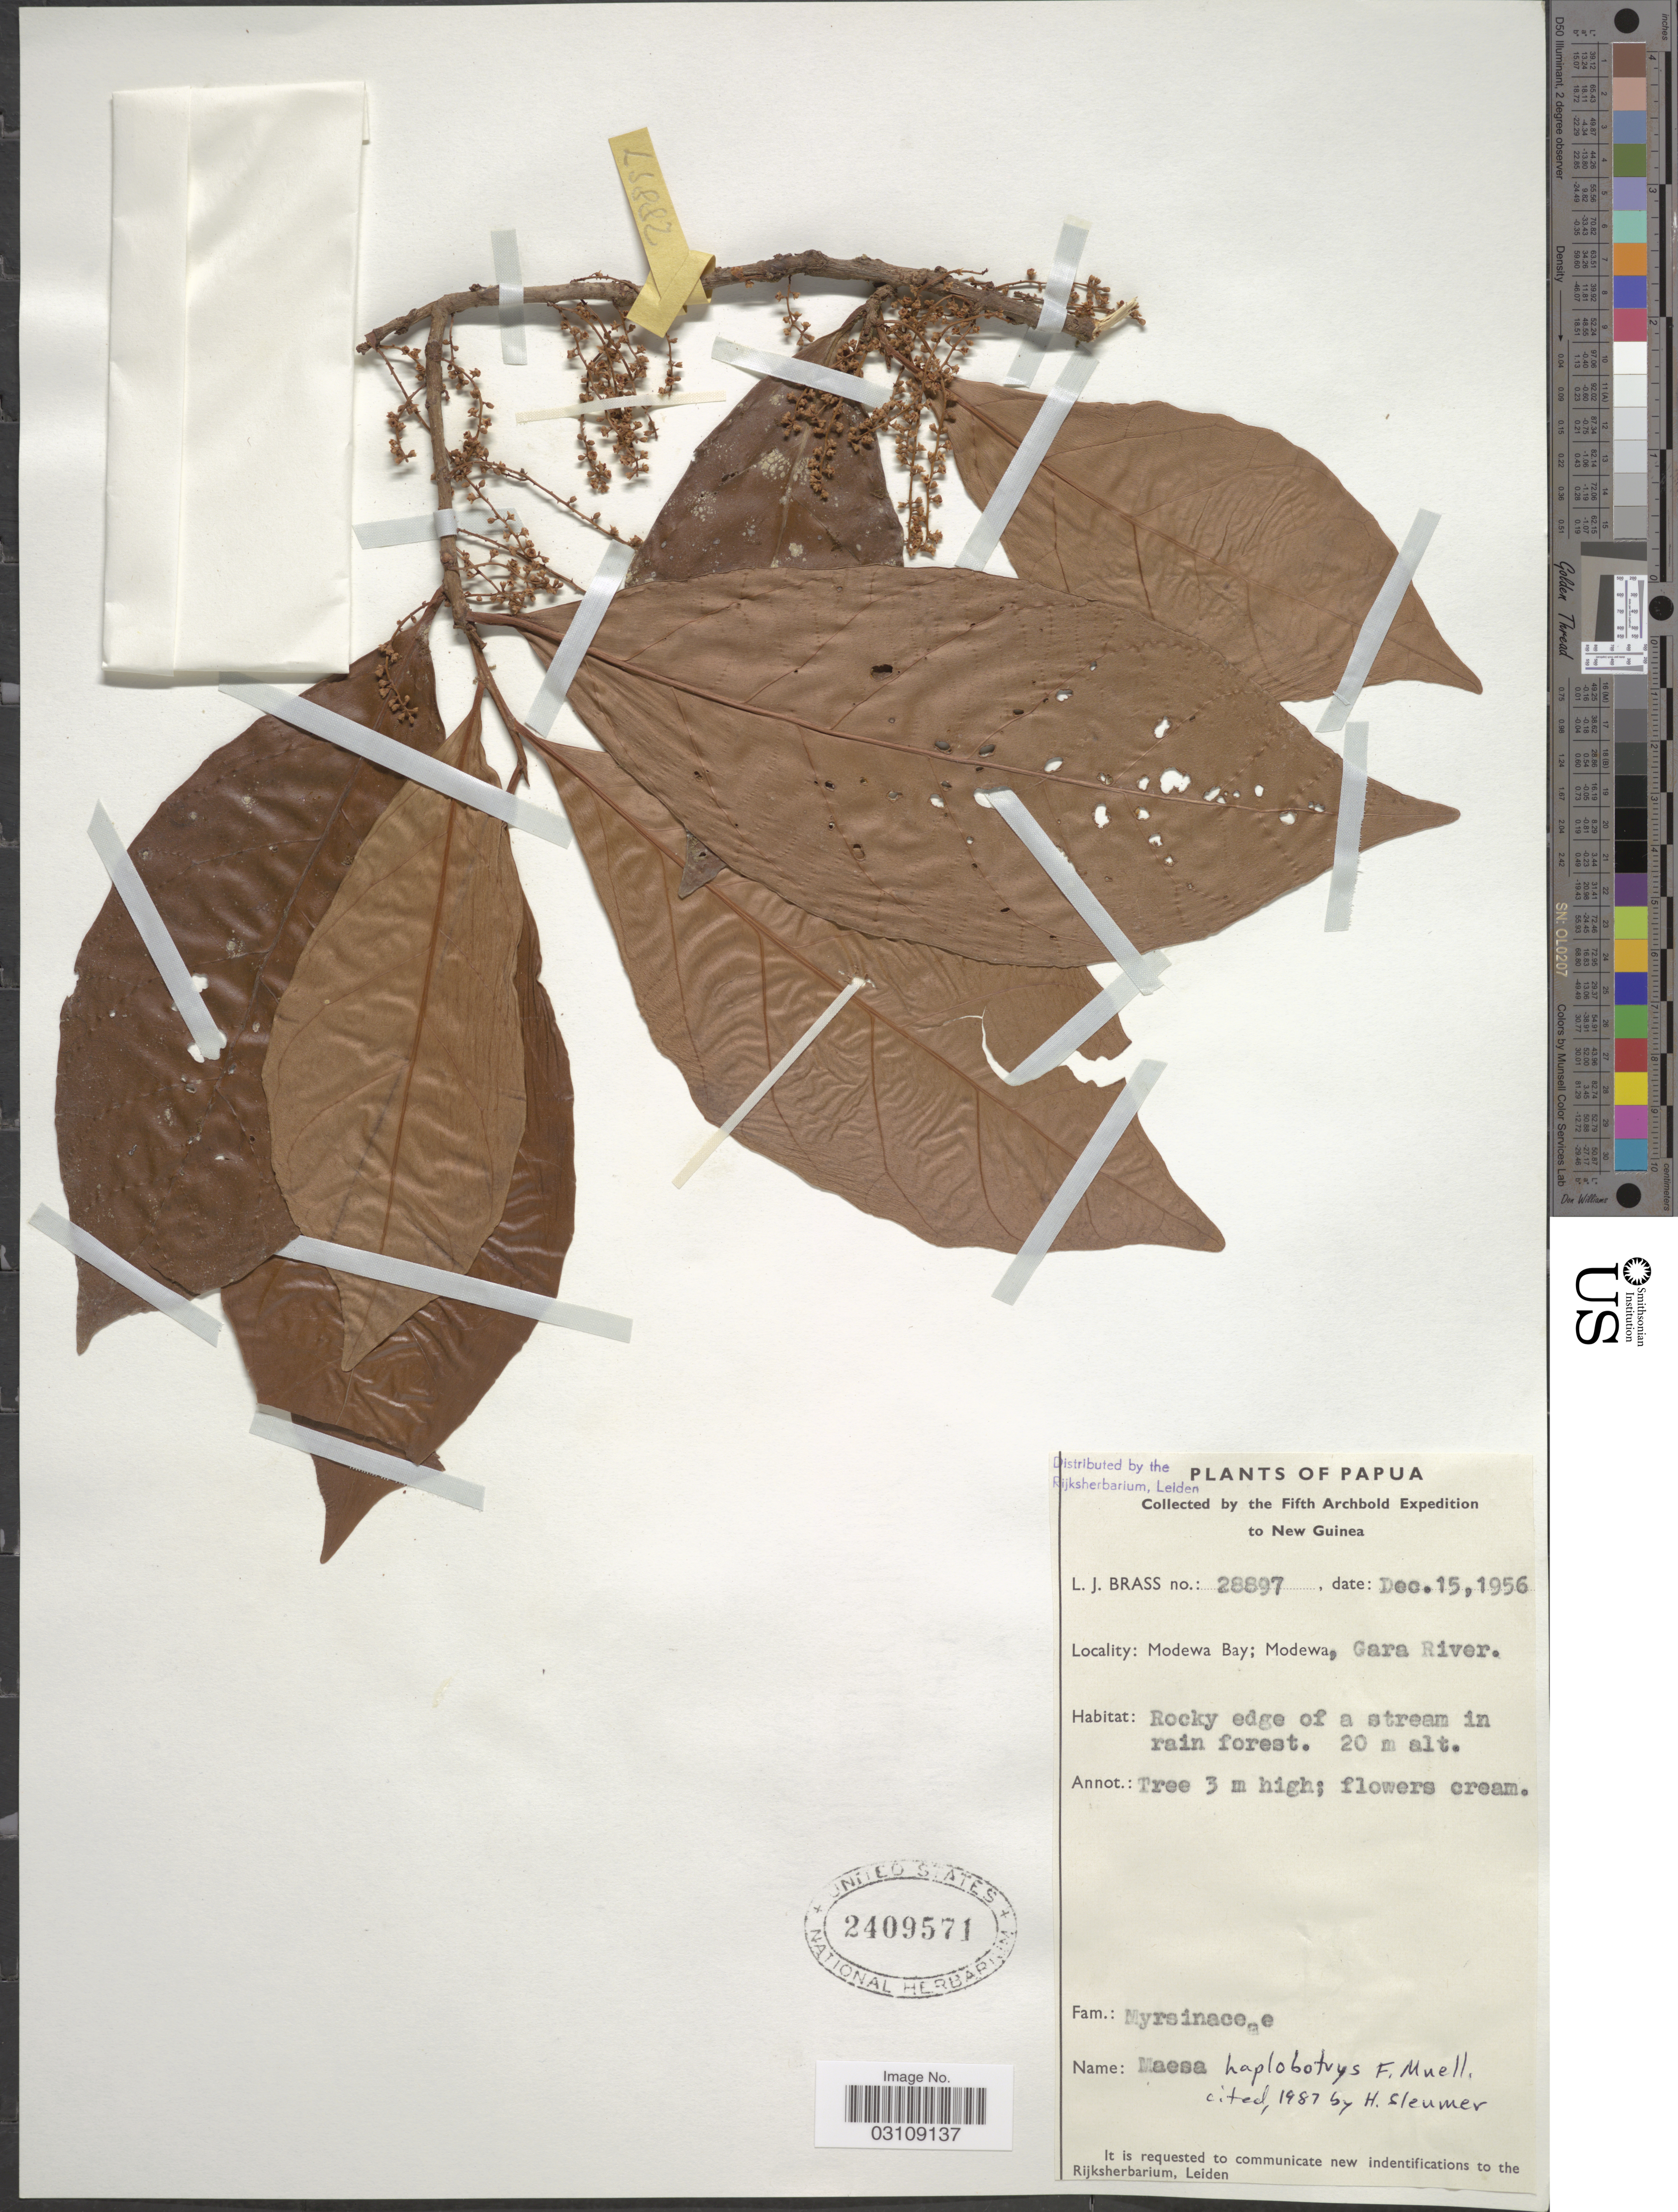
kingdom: Plantae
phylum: Tracheophyta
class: Magnoliopsida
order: Ericales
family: Primulaceae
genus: Maesa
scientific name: Maesa haplobotrys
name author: F. Muell.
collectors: L. J. Brass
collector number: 28897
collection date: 1956-12-15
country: Papua New Guinea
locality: New Guinea, Modewa Bay; Modewa, Gara River.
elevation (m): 20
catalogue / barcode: US 2409571